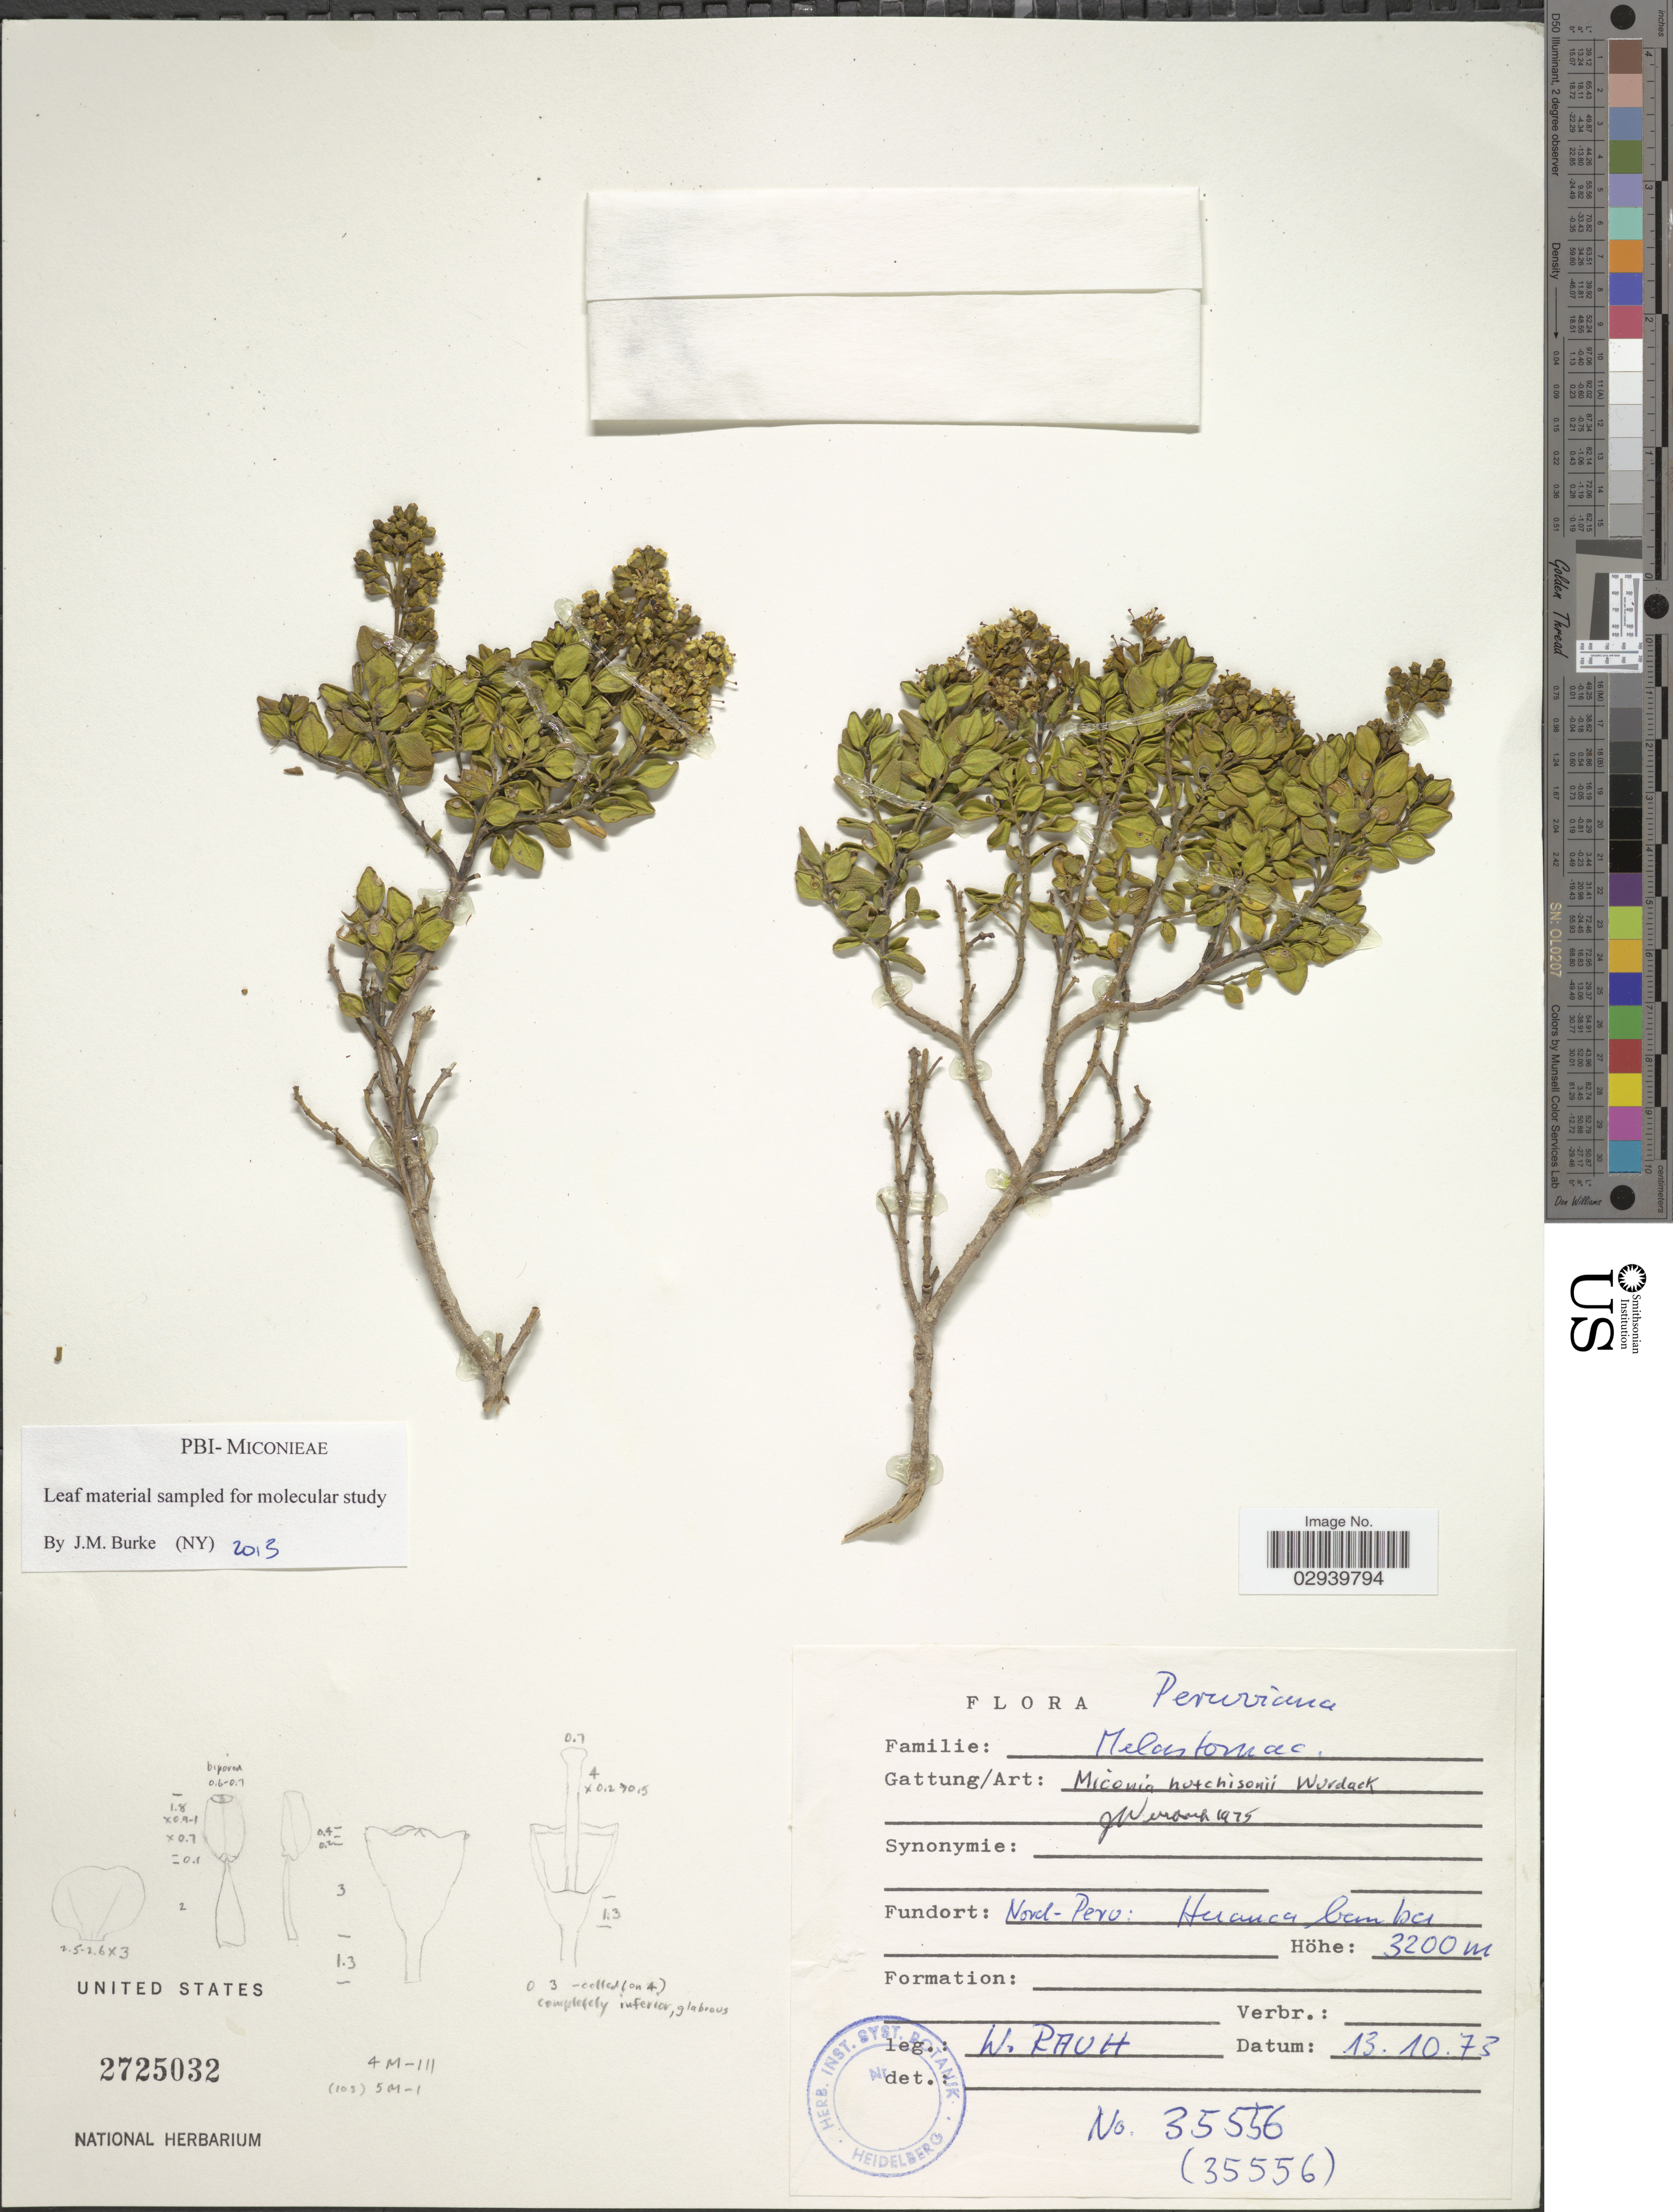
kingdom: Plantae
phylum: Tracheophyta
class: Magnoliopsida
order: Myrtales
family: Melastomataceae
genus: Miconia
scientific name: Miconia hutchisonii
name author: Wurdack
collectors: W. Rauh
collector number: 35556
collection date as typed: Transcribed d/m/y: 13/10/73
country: Peru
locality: Nord-Peru: Huancabamba.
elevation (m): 3200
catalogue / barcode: US 2725032